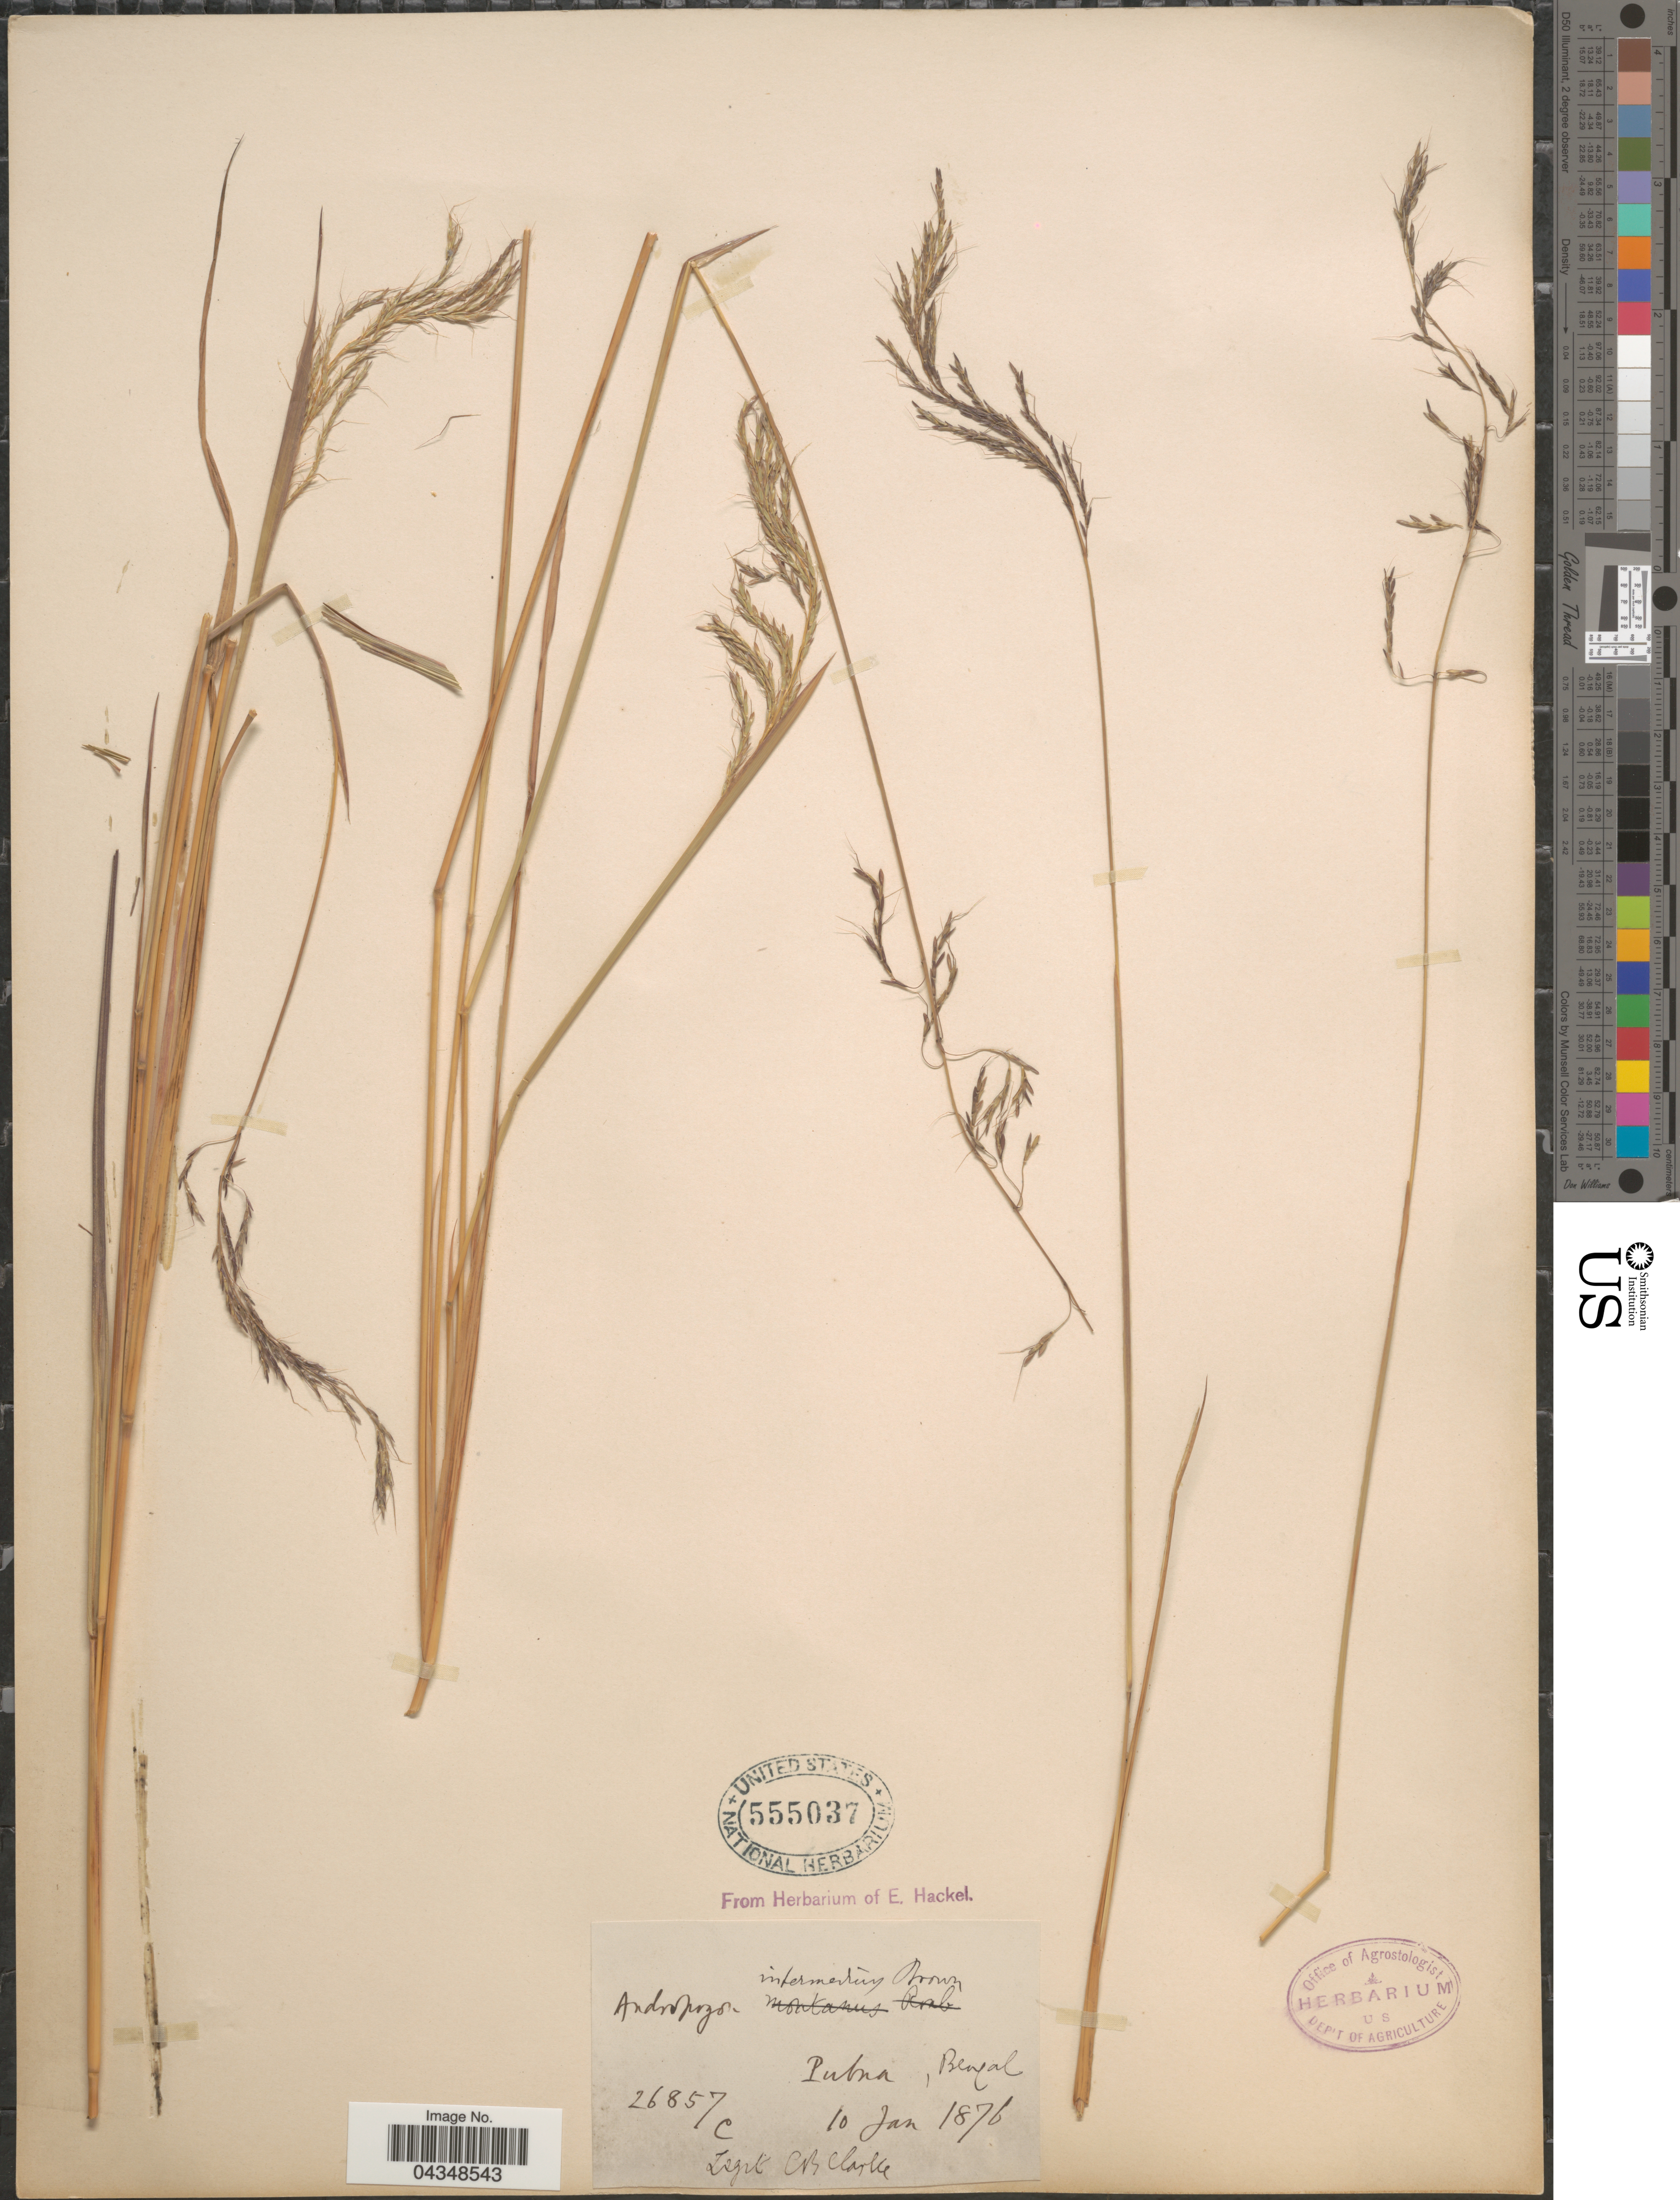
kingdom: Plantae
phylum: Tracheophyta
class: Liliopsida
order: Poales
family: Poaceae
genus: Bothriochloa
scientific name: Bothriochloa bladhii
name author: (Retz.) S.T. Blake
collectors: C. B. Clarke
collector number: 26857C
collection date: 1876-01-10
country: Bangladesh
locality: Pubna, Bengal.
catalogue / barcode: US 555037